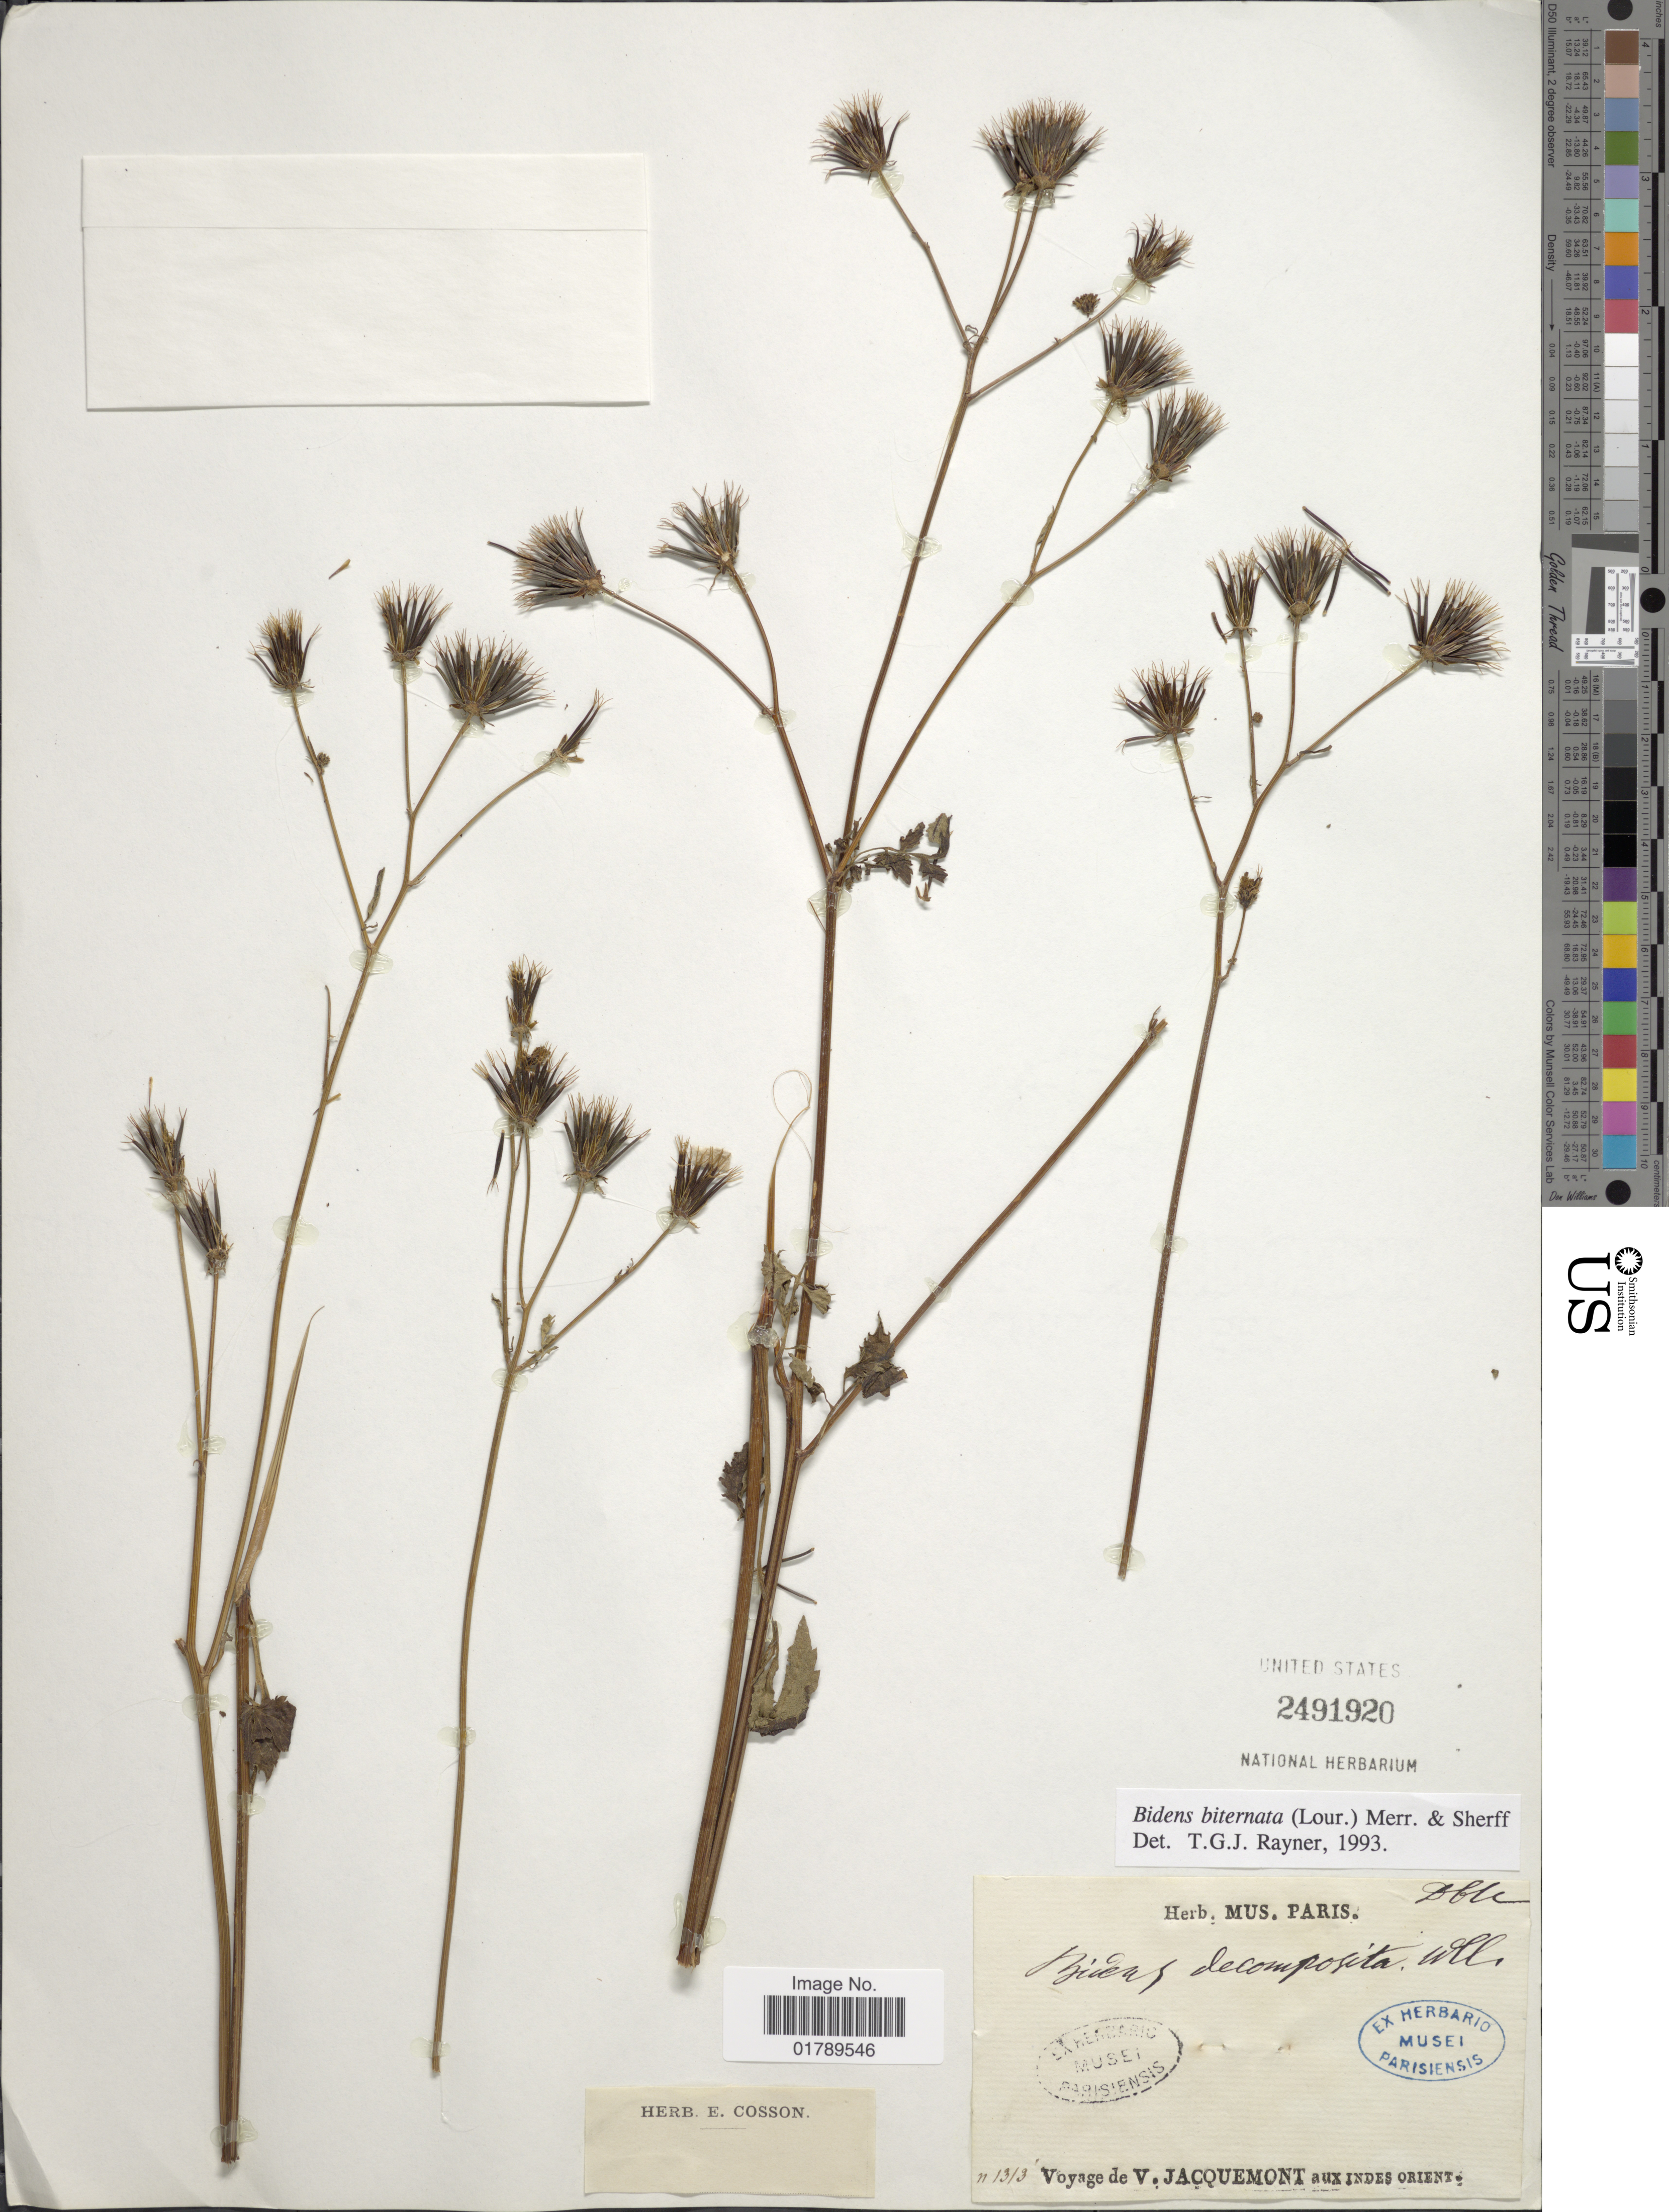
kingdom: Plantae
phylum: Tracheophyta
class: Magnoliopsida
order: Asterales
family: Asteraceae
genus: Bidens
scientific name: Bidens biternata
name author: (Lour.) Merr. & Sherff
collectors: V. Jacquemont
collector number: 1313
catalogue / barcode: US 2491920